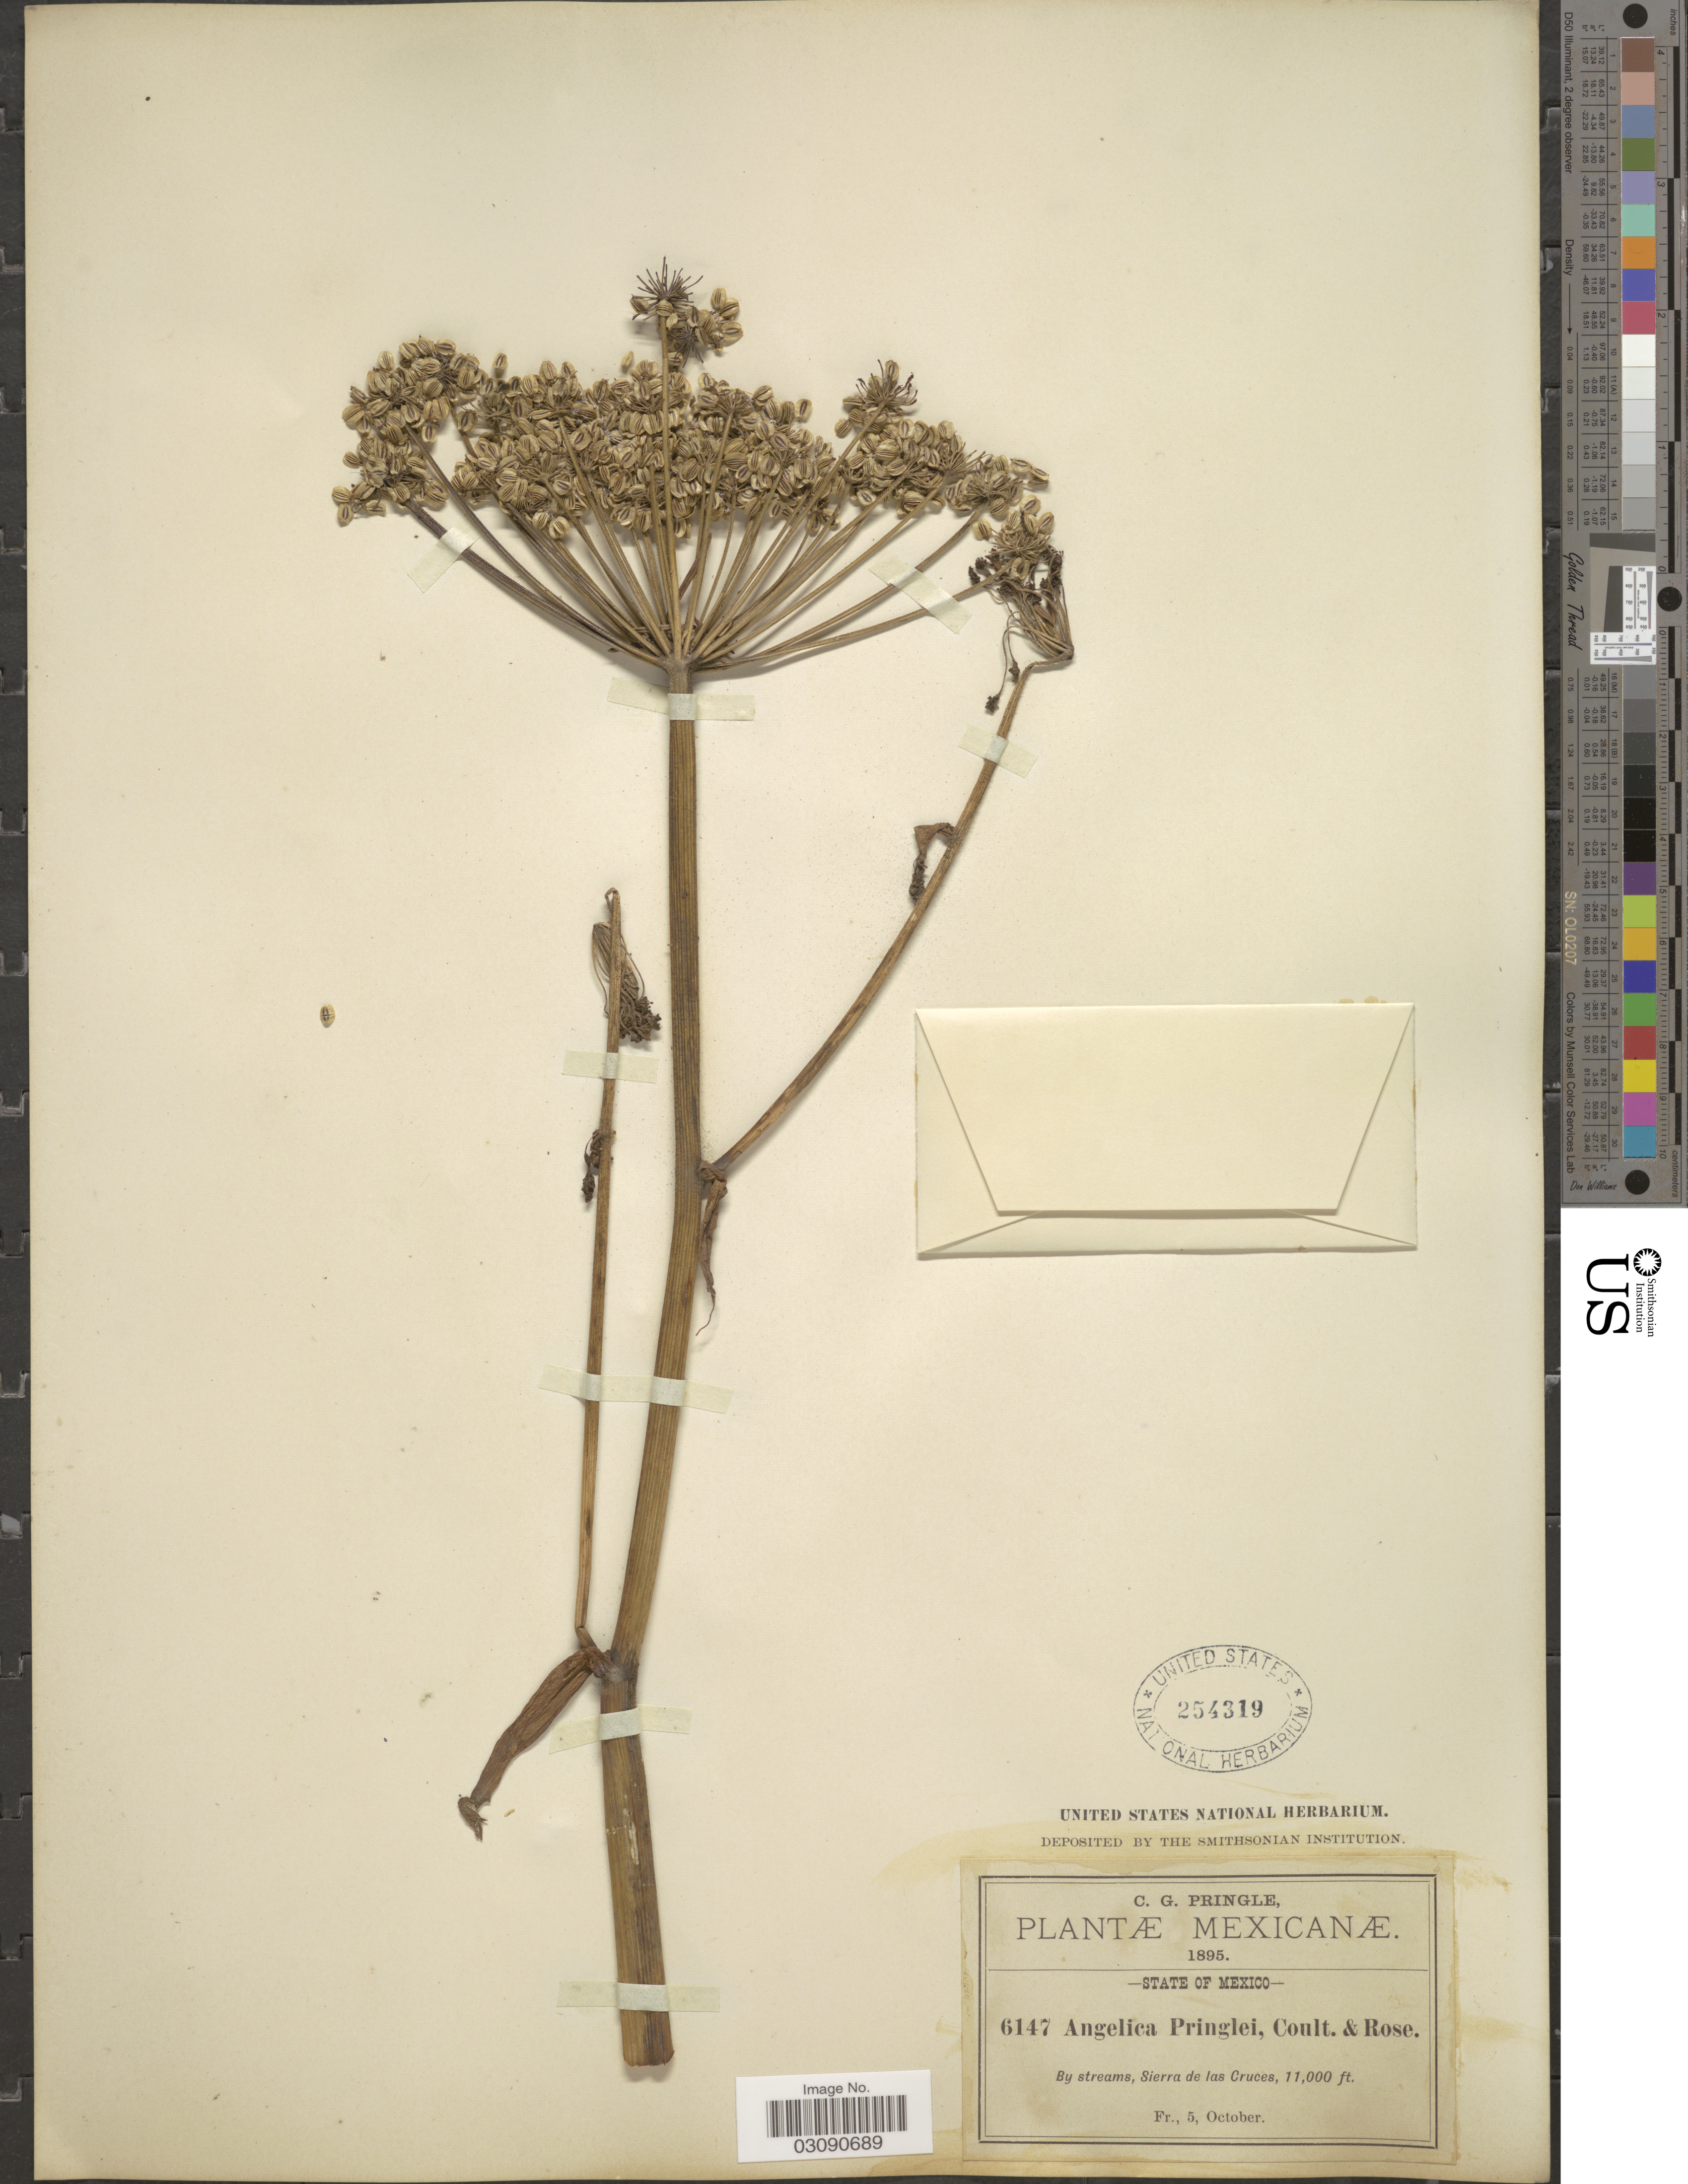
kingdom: Plantae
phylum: Tracheophyta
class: Magnoliopsida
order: Apiales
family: Apiaceae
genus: Angelica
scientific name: Angelica pringlei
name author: J.M. Coult. & Rose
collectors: C. G. Pringle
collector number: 147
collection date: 1895-10-05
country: Mexico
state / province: México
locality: By streams, Sierra de las Cruces.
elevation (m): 3353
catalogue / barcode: US 254319